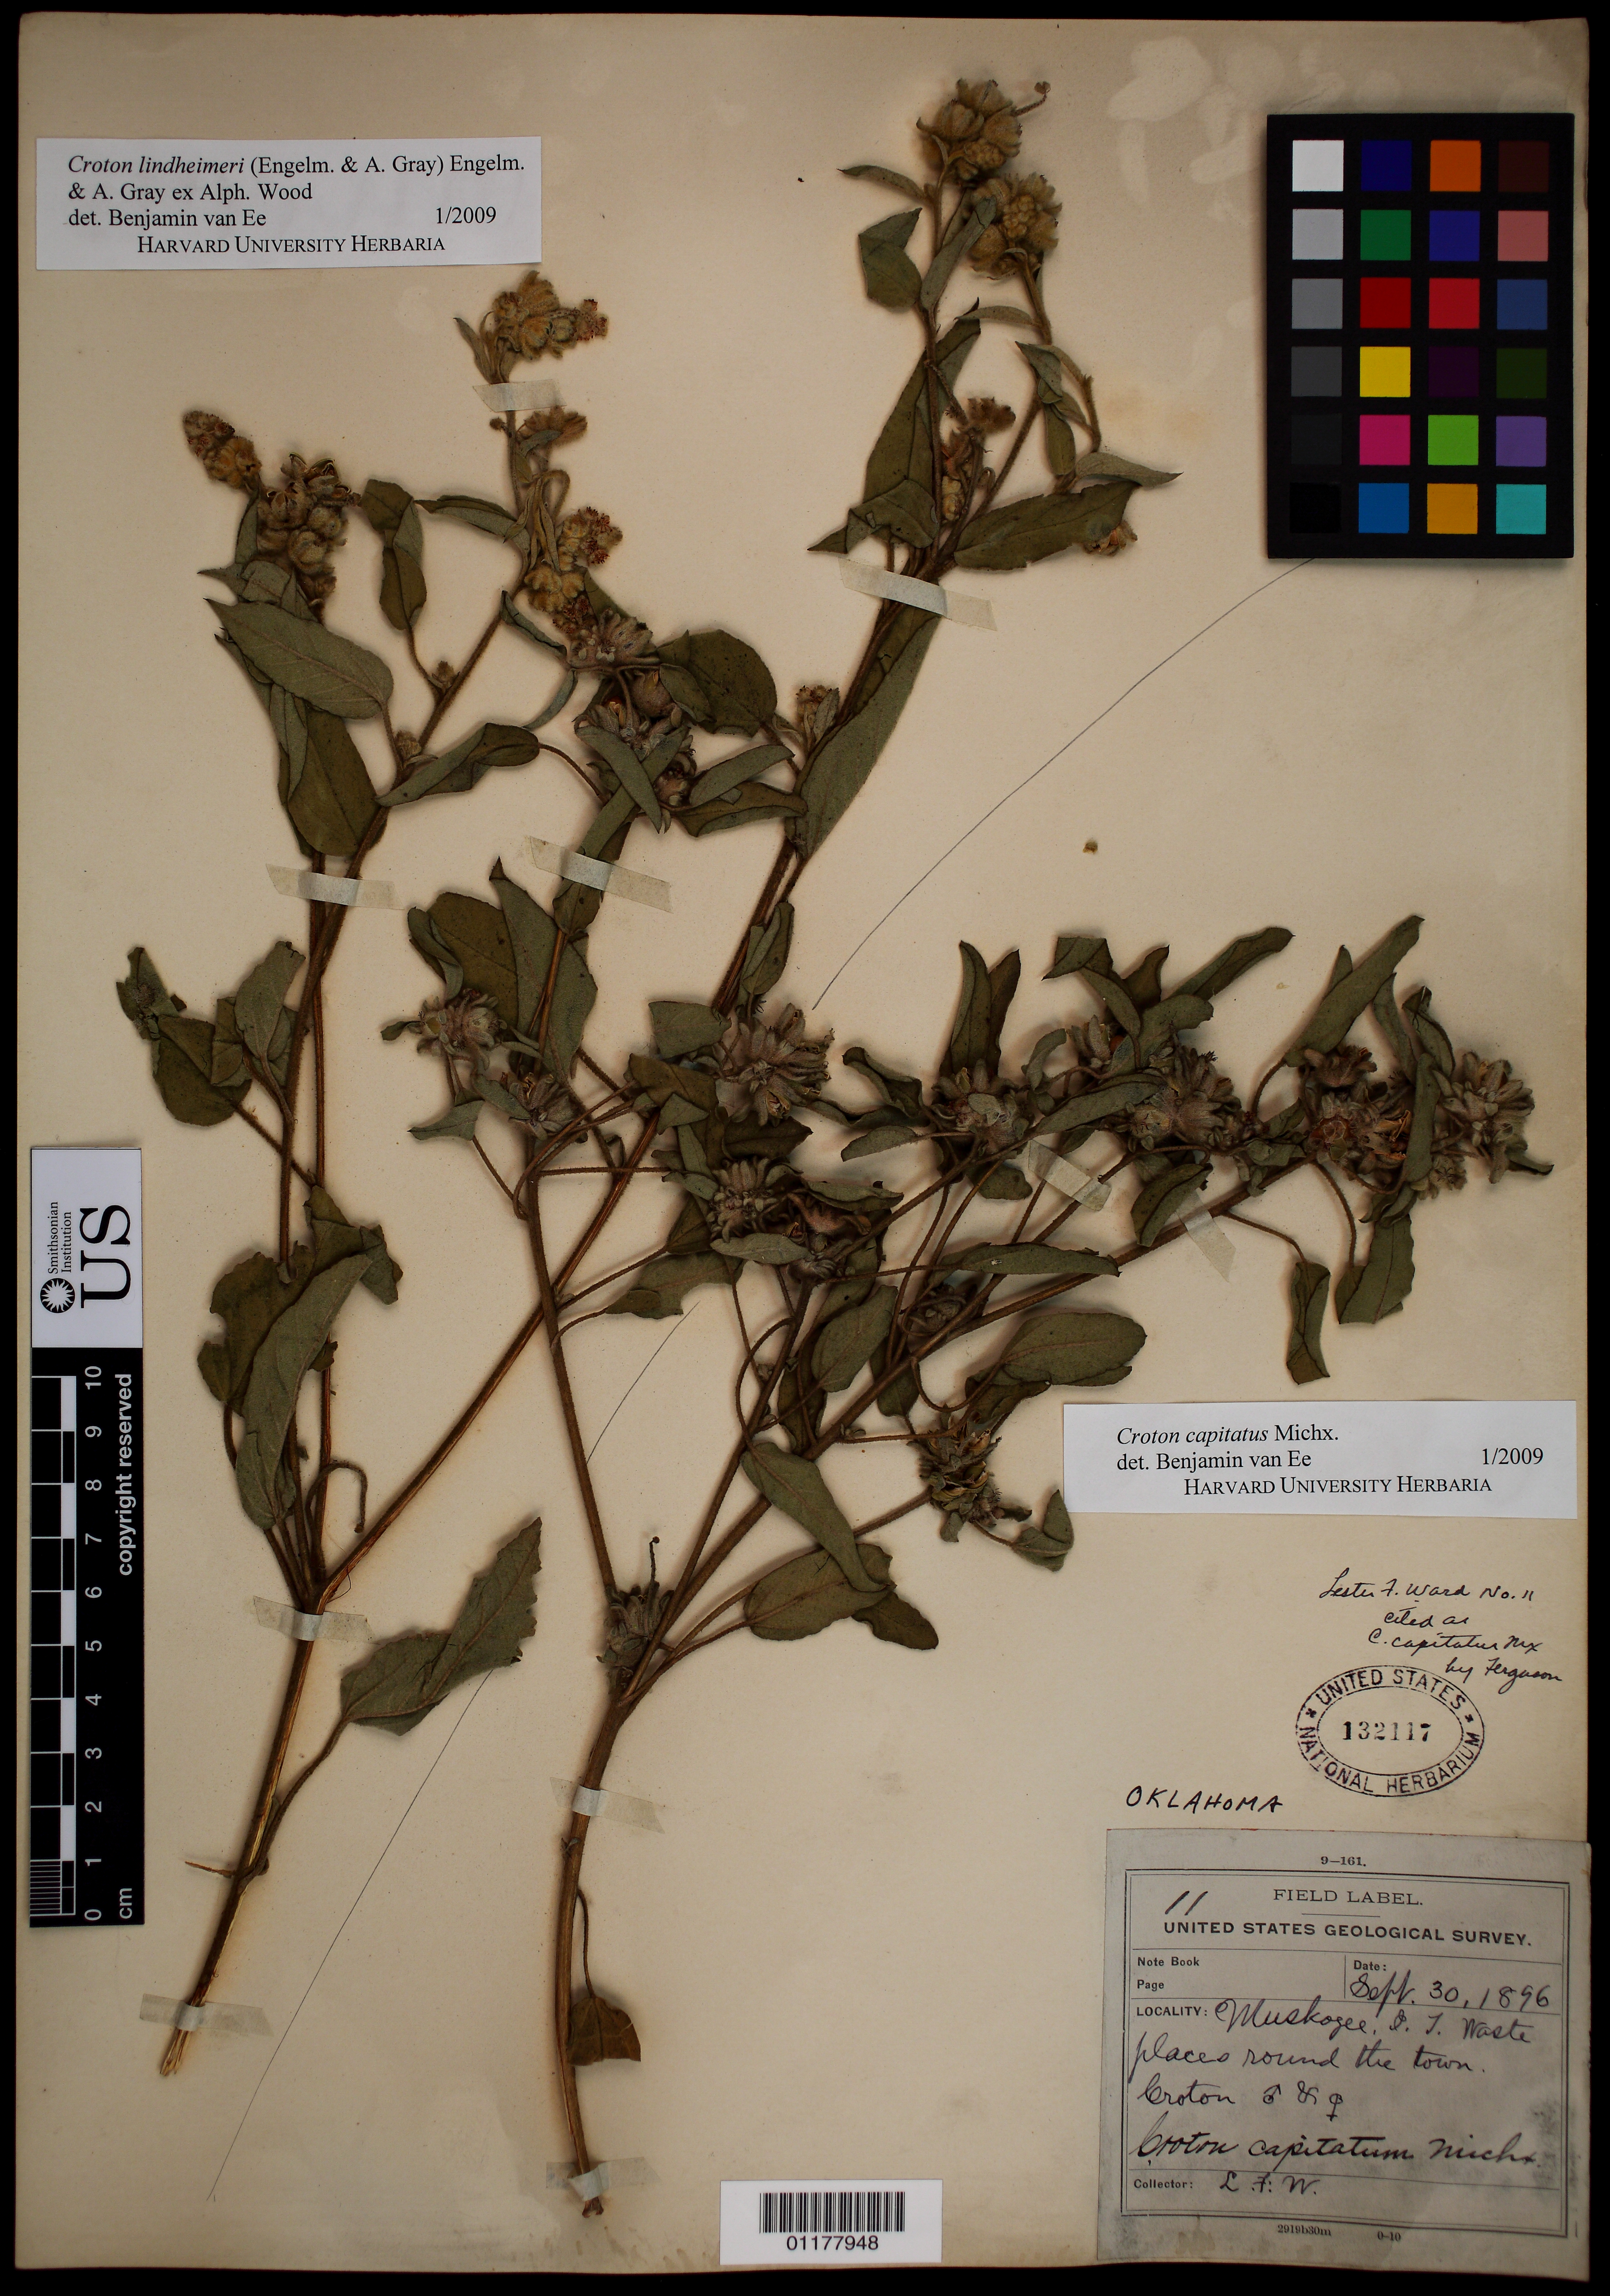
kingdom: Plantae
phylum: Tracheophyta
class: Magnoliopsida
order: Malpighiales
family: Euphorbiaceae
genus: Croton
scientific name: Croton capitatus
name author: Michx.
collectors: L. F. Ward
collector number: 11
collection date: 1896-09-30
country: United States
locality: Muskogee.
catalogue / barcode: US 132117